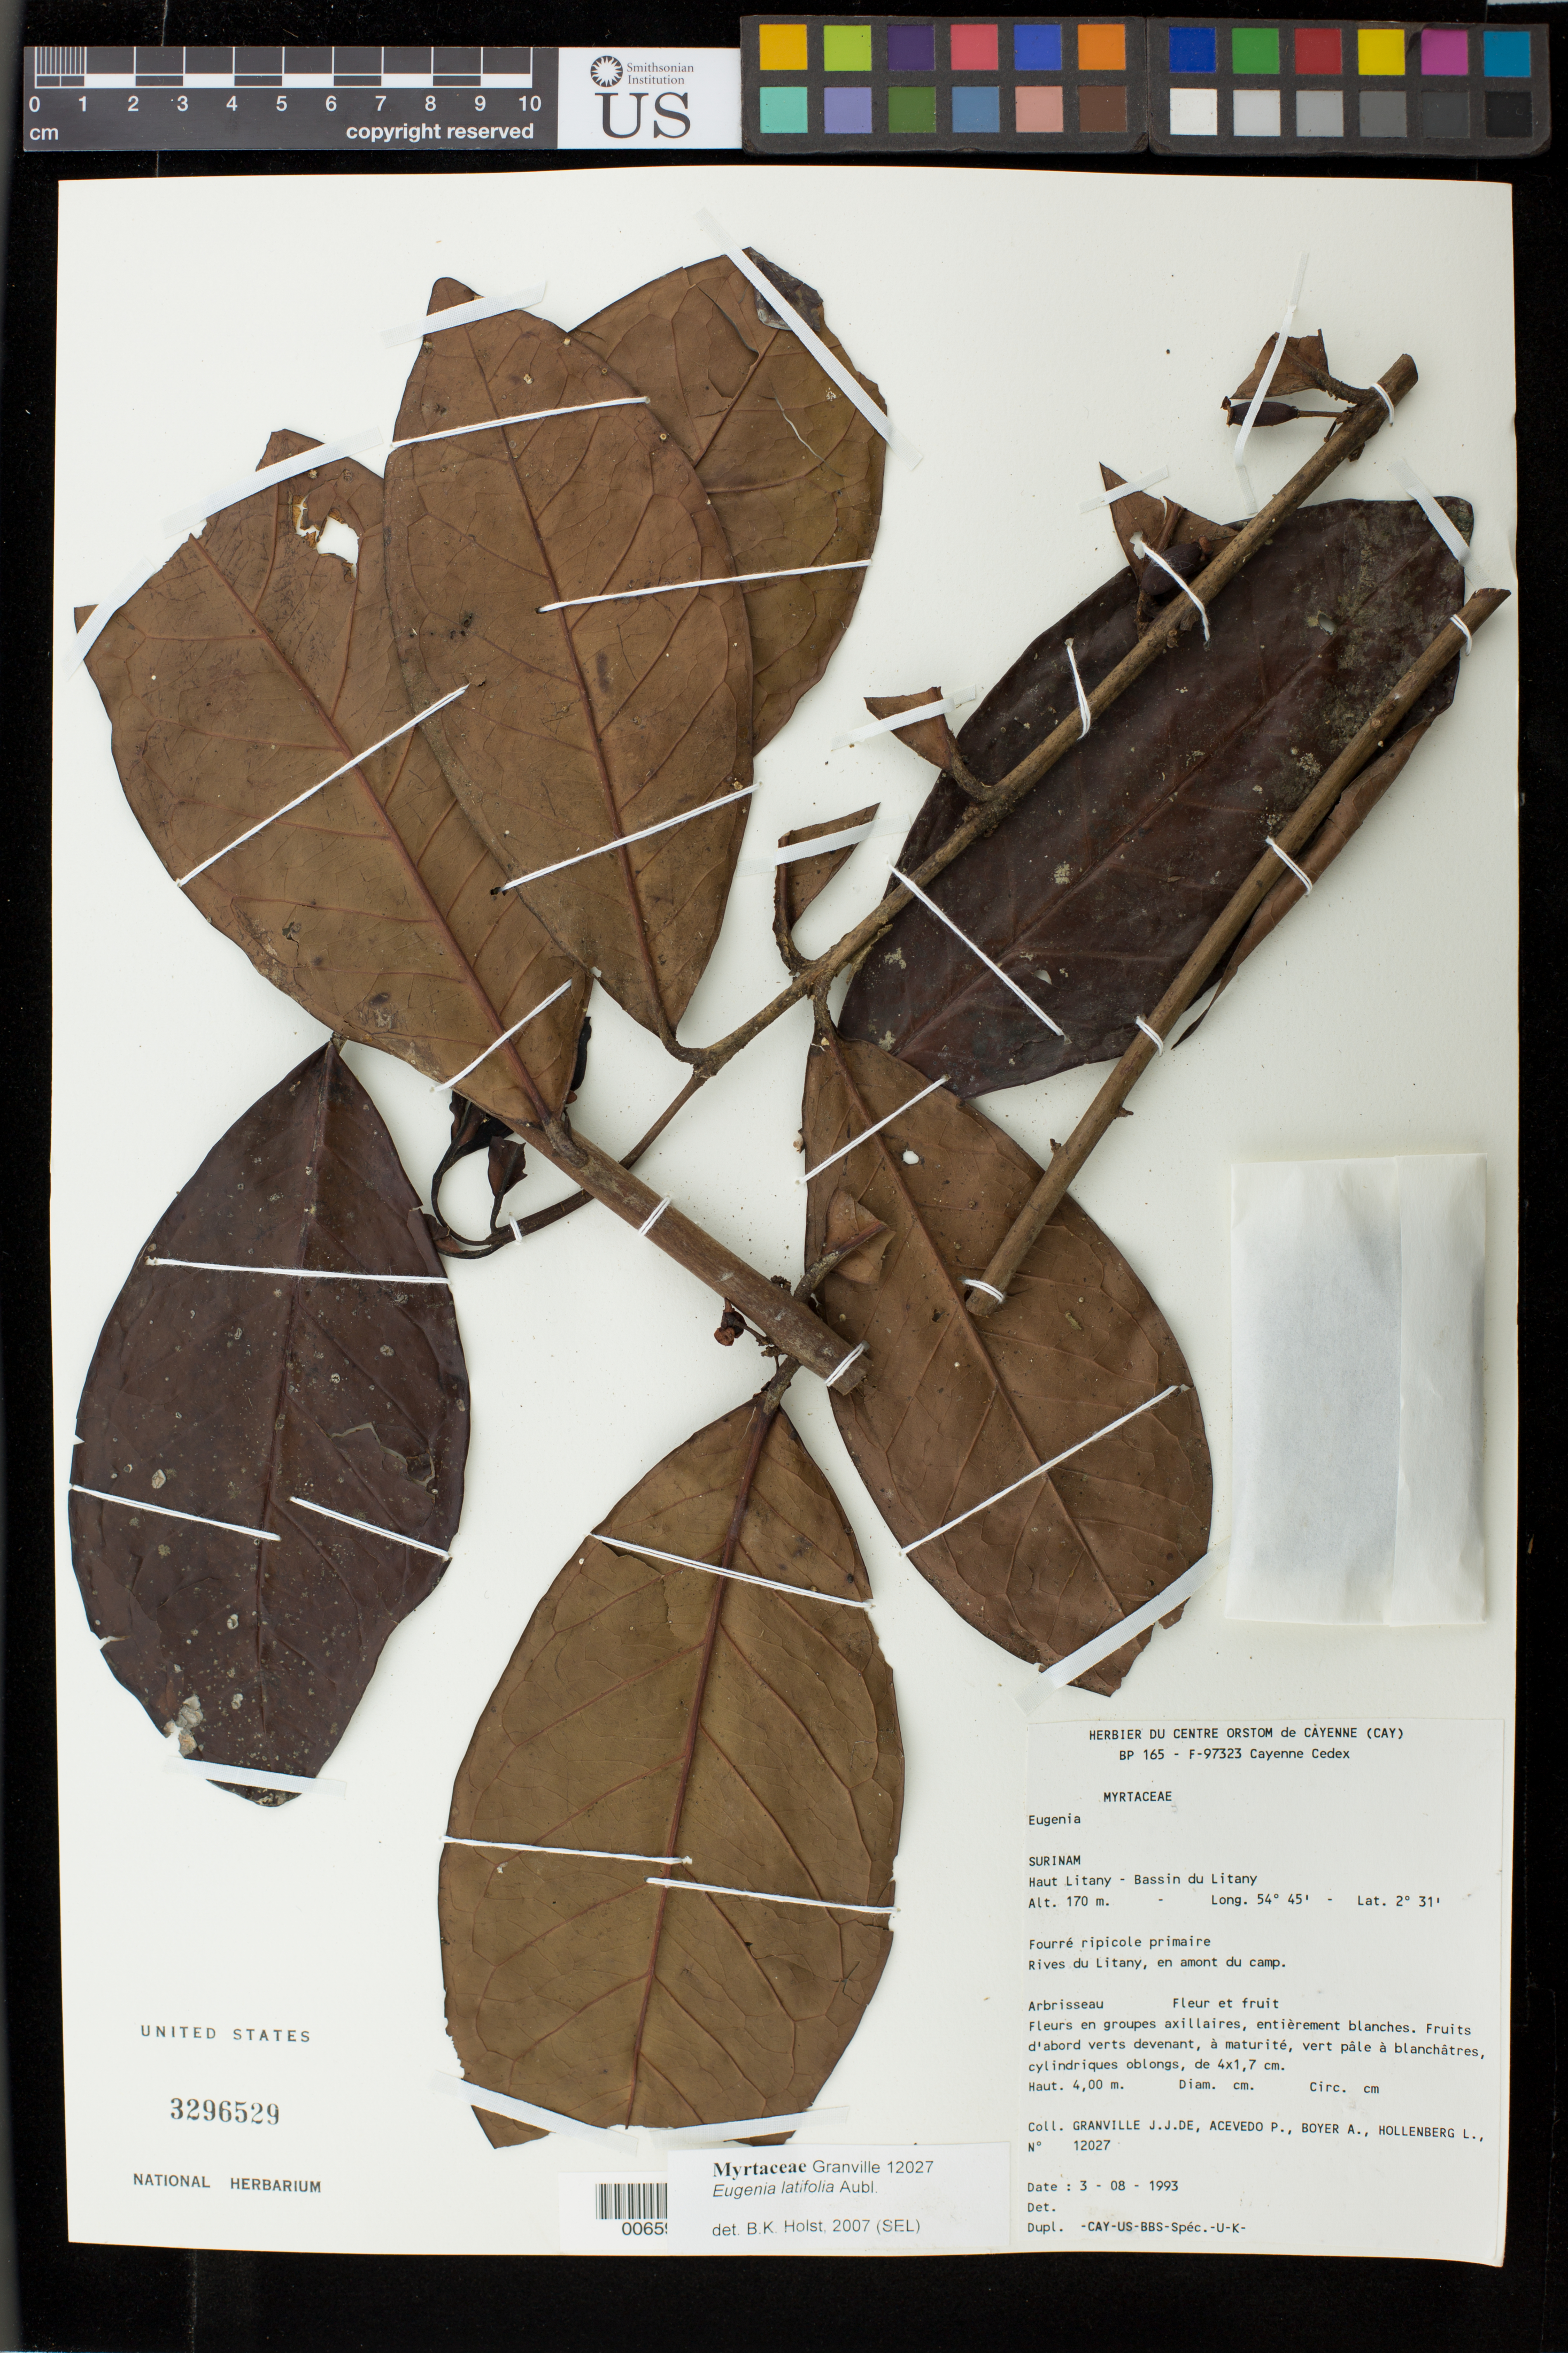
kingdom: Plantae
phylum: Tracheophyta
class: Magnoliopsida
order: Myrtales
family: Myrtaceae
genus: Eugenia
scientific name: Eugenia latifolia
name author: Aubl.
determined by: Holst, Bruce K.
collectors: J.-J. de Granville, P. Acevedo-Rodr., A. Boyer & L. Hollenberg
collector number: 12027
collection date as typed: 3-Aug-93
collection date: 1993-08-03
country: Suriname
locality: Haut Litany, Bassin du Litany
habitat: Primary riparian forest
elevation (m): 170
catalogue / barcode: US 3296529